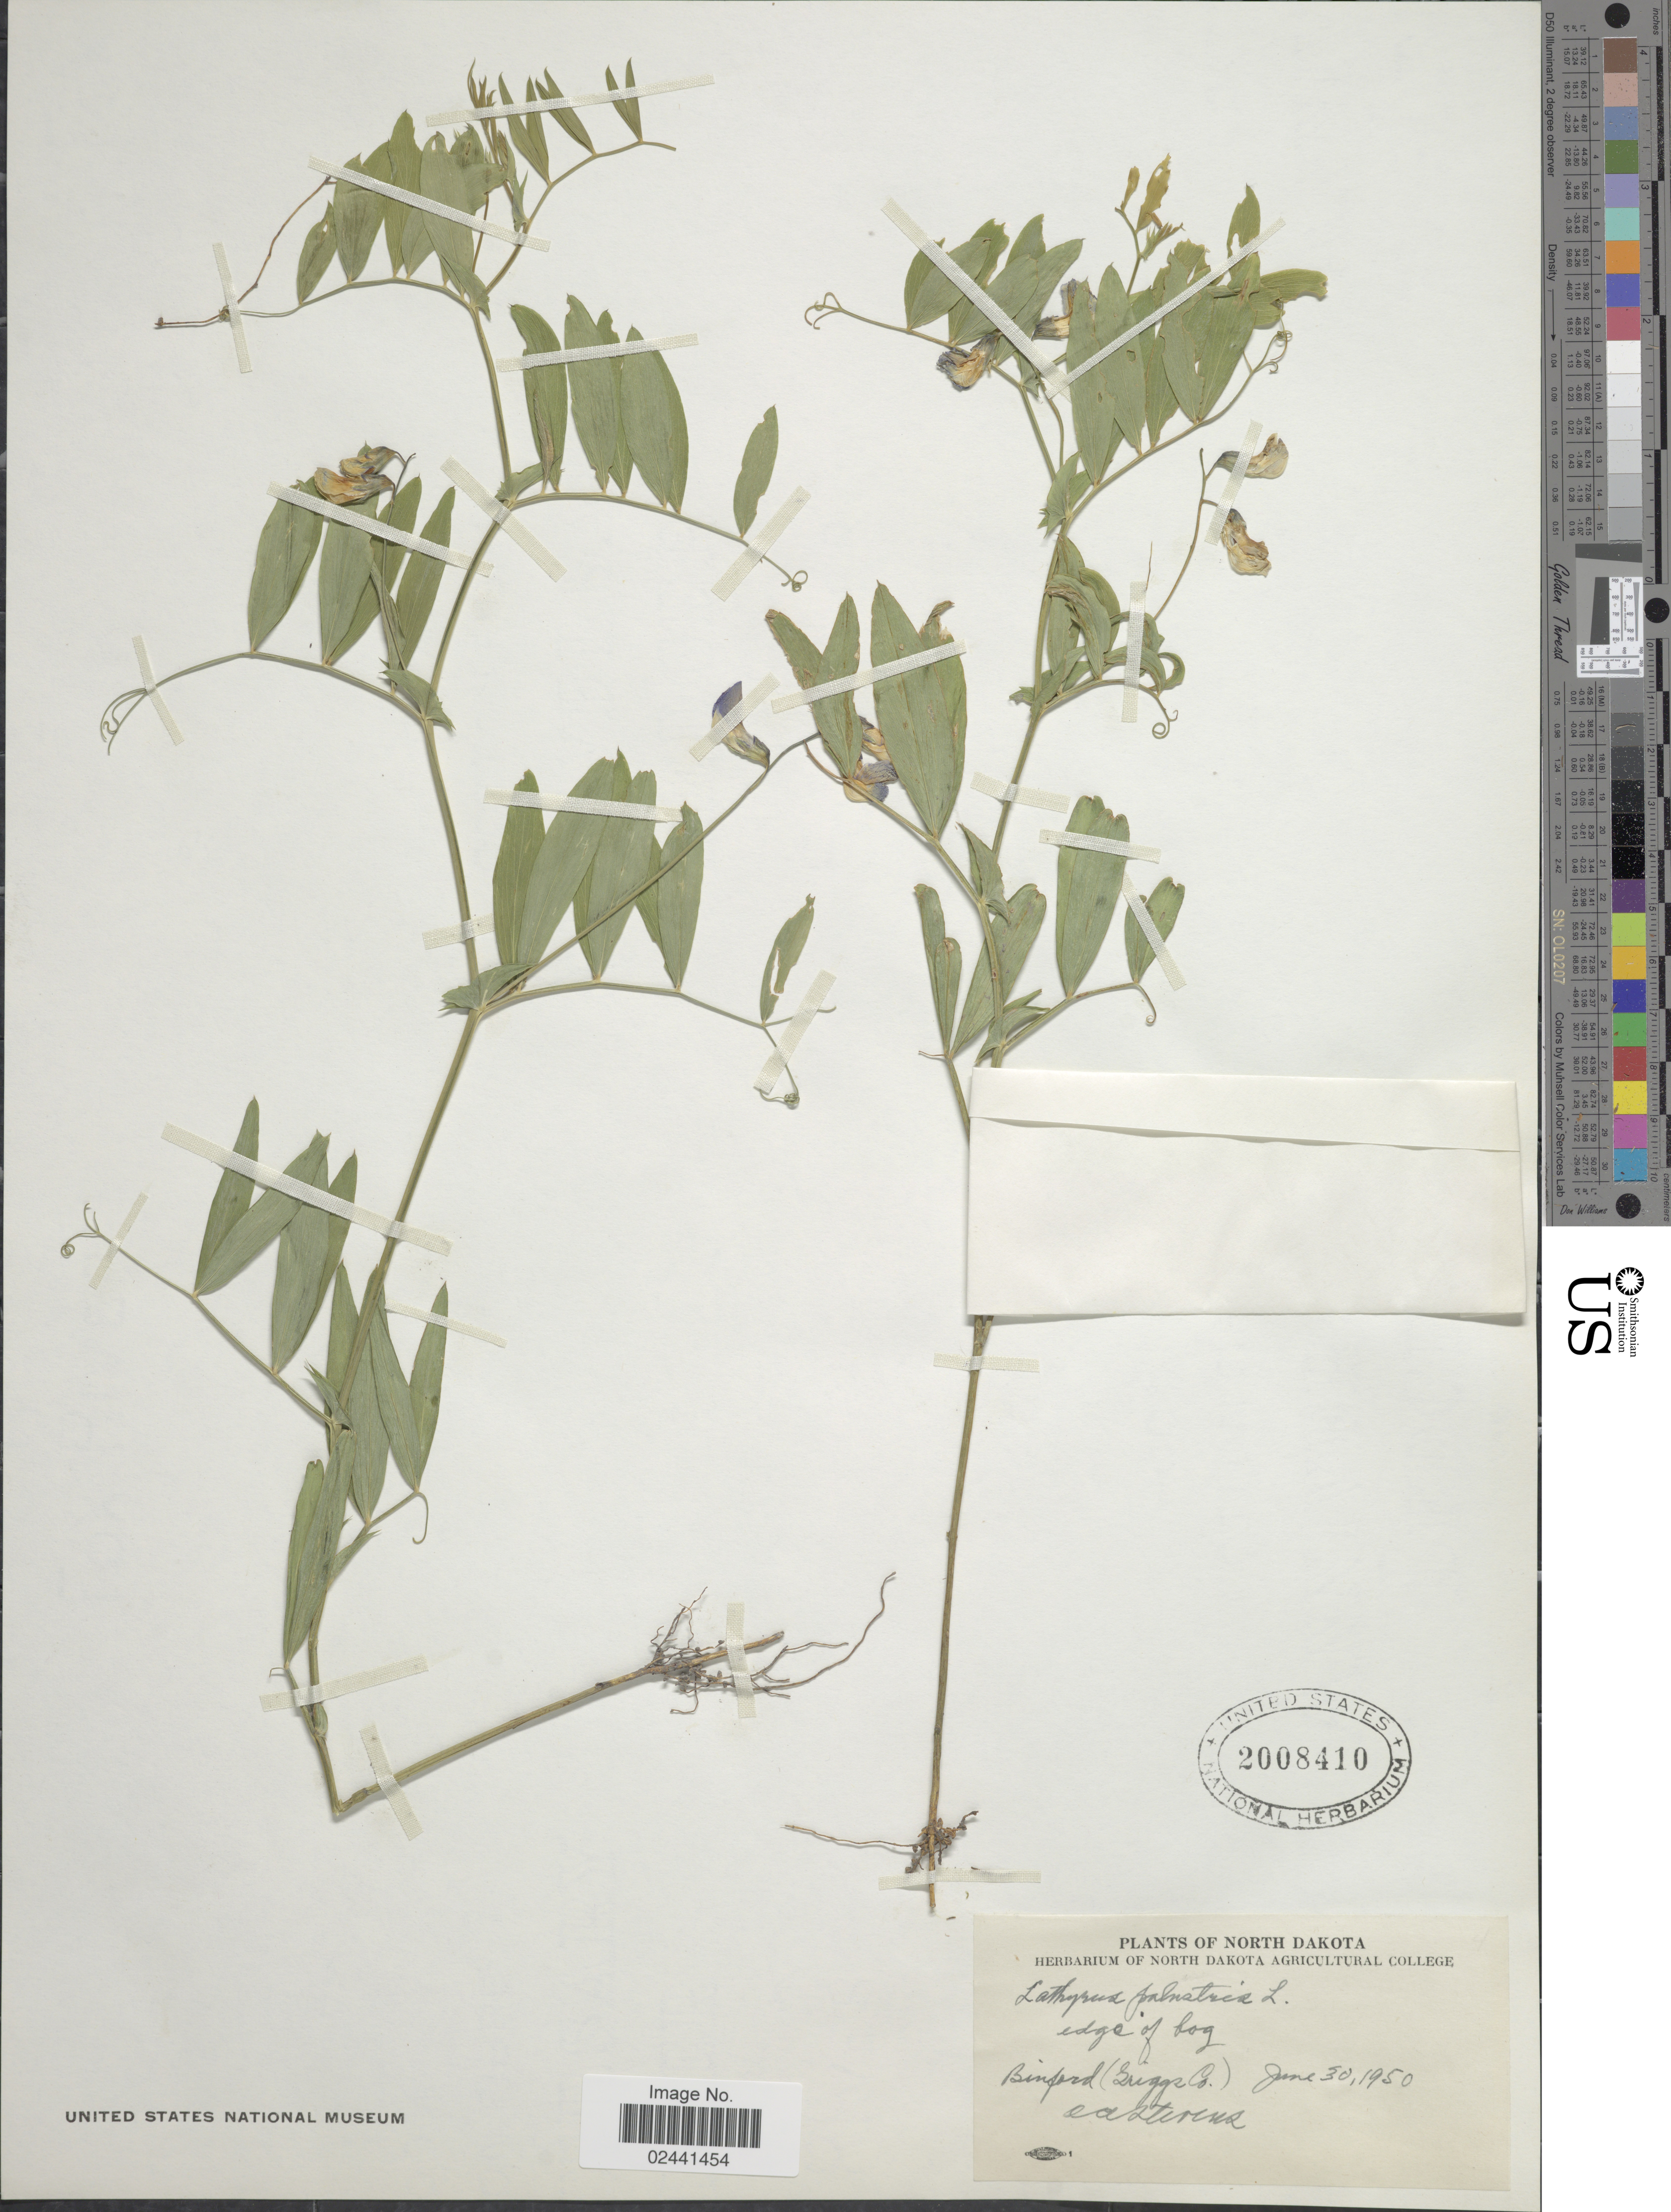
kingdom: Plantae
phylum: Tracheophyta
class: Magnoliopsida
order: Fabales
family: Fabaceae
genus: Lathyrus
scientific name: Lathyrus palustris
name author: L.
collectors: O. A. Stevens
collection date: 1950-06-30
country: United States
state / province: North Dakota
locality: Edge of bog, Binford (Griggs Co)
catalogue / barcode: US 2008410